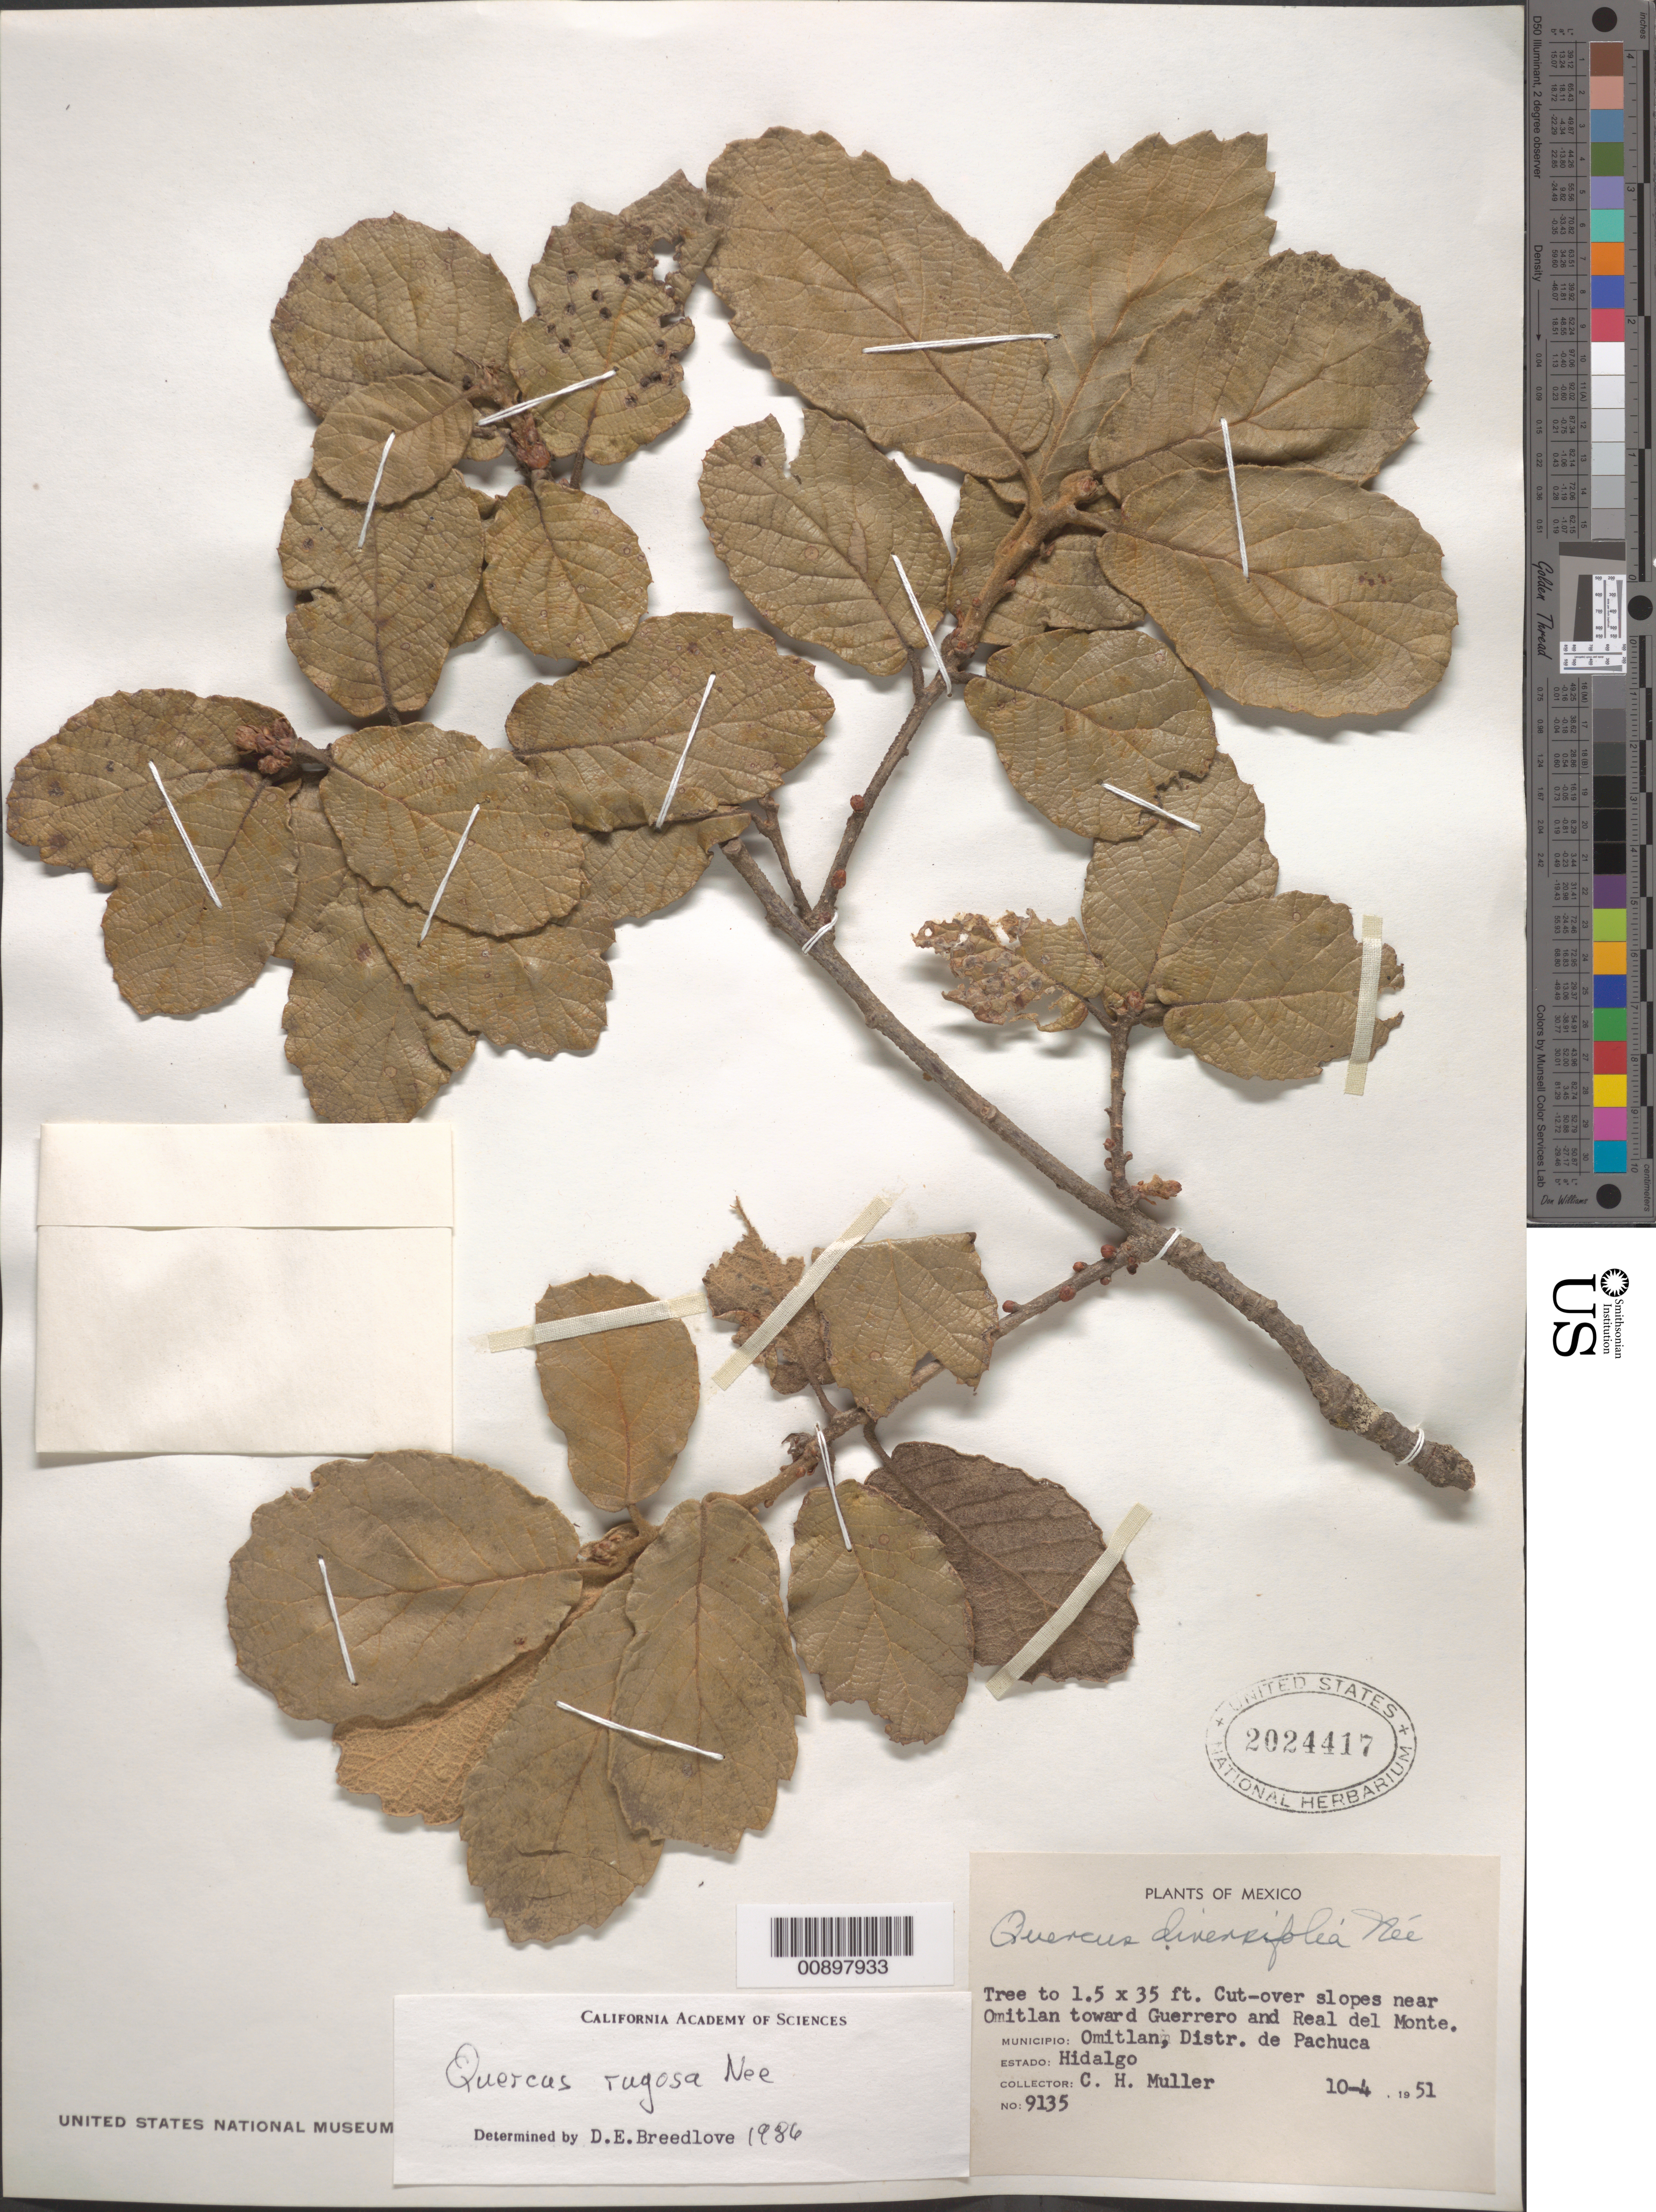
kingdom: Plantae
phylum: Tracheophyta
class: Magnoliopsida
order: Fagales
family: Fagaceae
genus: Quercus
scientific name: Quercus rugosa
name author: Née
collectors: C. H. Muller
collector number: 9135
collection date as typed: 04 Oct 1951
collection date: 1951-10-04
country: Mexico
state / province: Hidalgo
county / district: Pachuca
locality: Near Omitlan toward Guerrero and real del Monte. Municipio Omitlan, Distr. de Pachuca, Estado Hidalgo.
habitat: Cut-over slopes.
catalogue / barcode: US 2024417